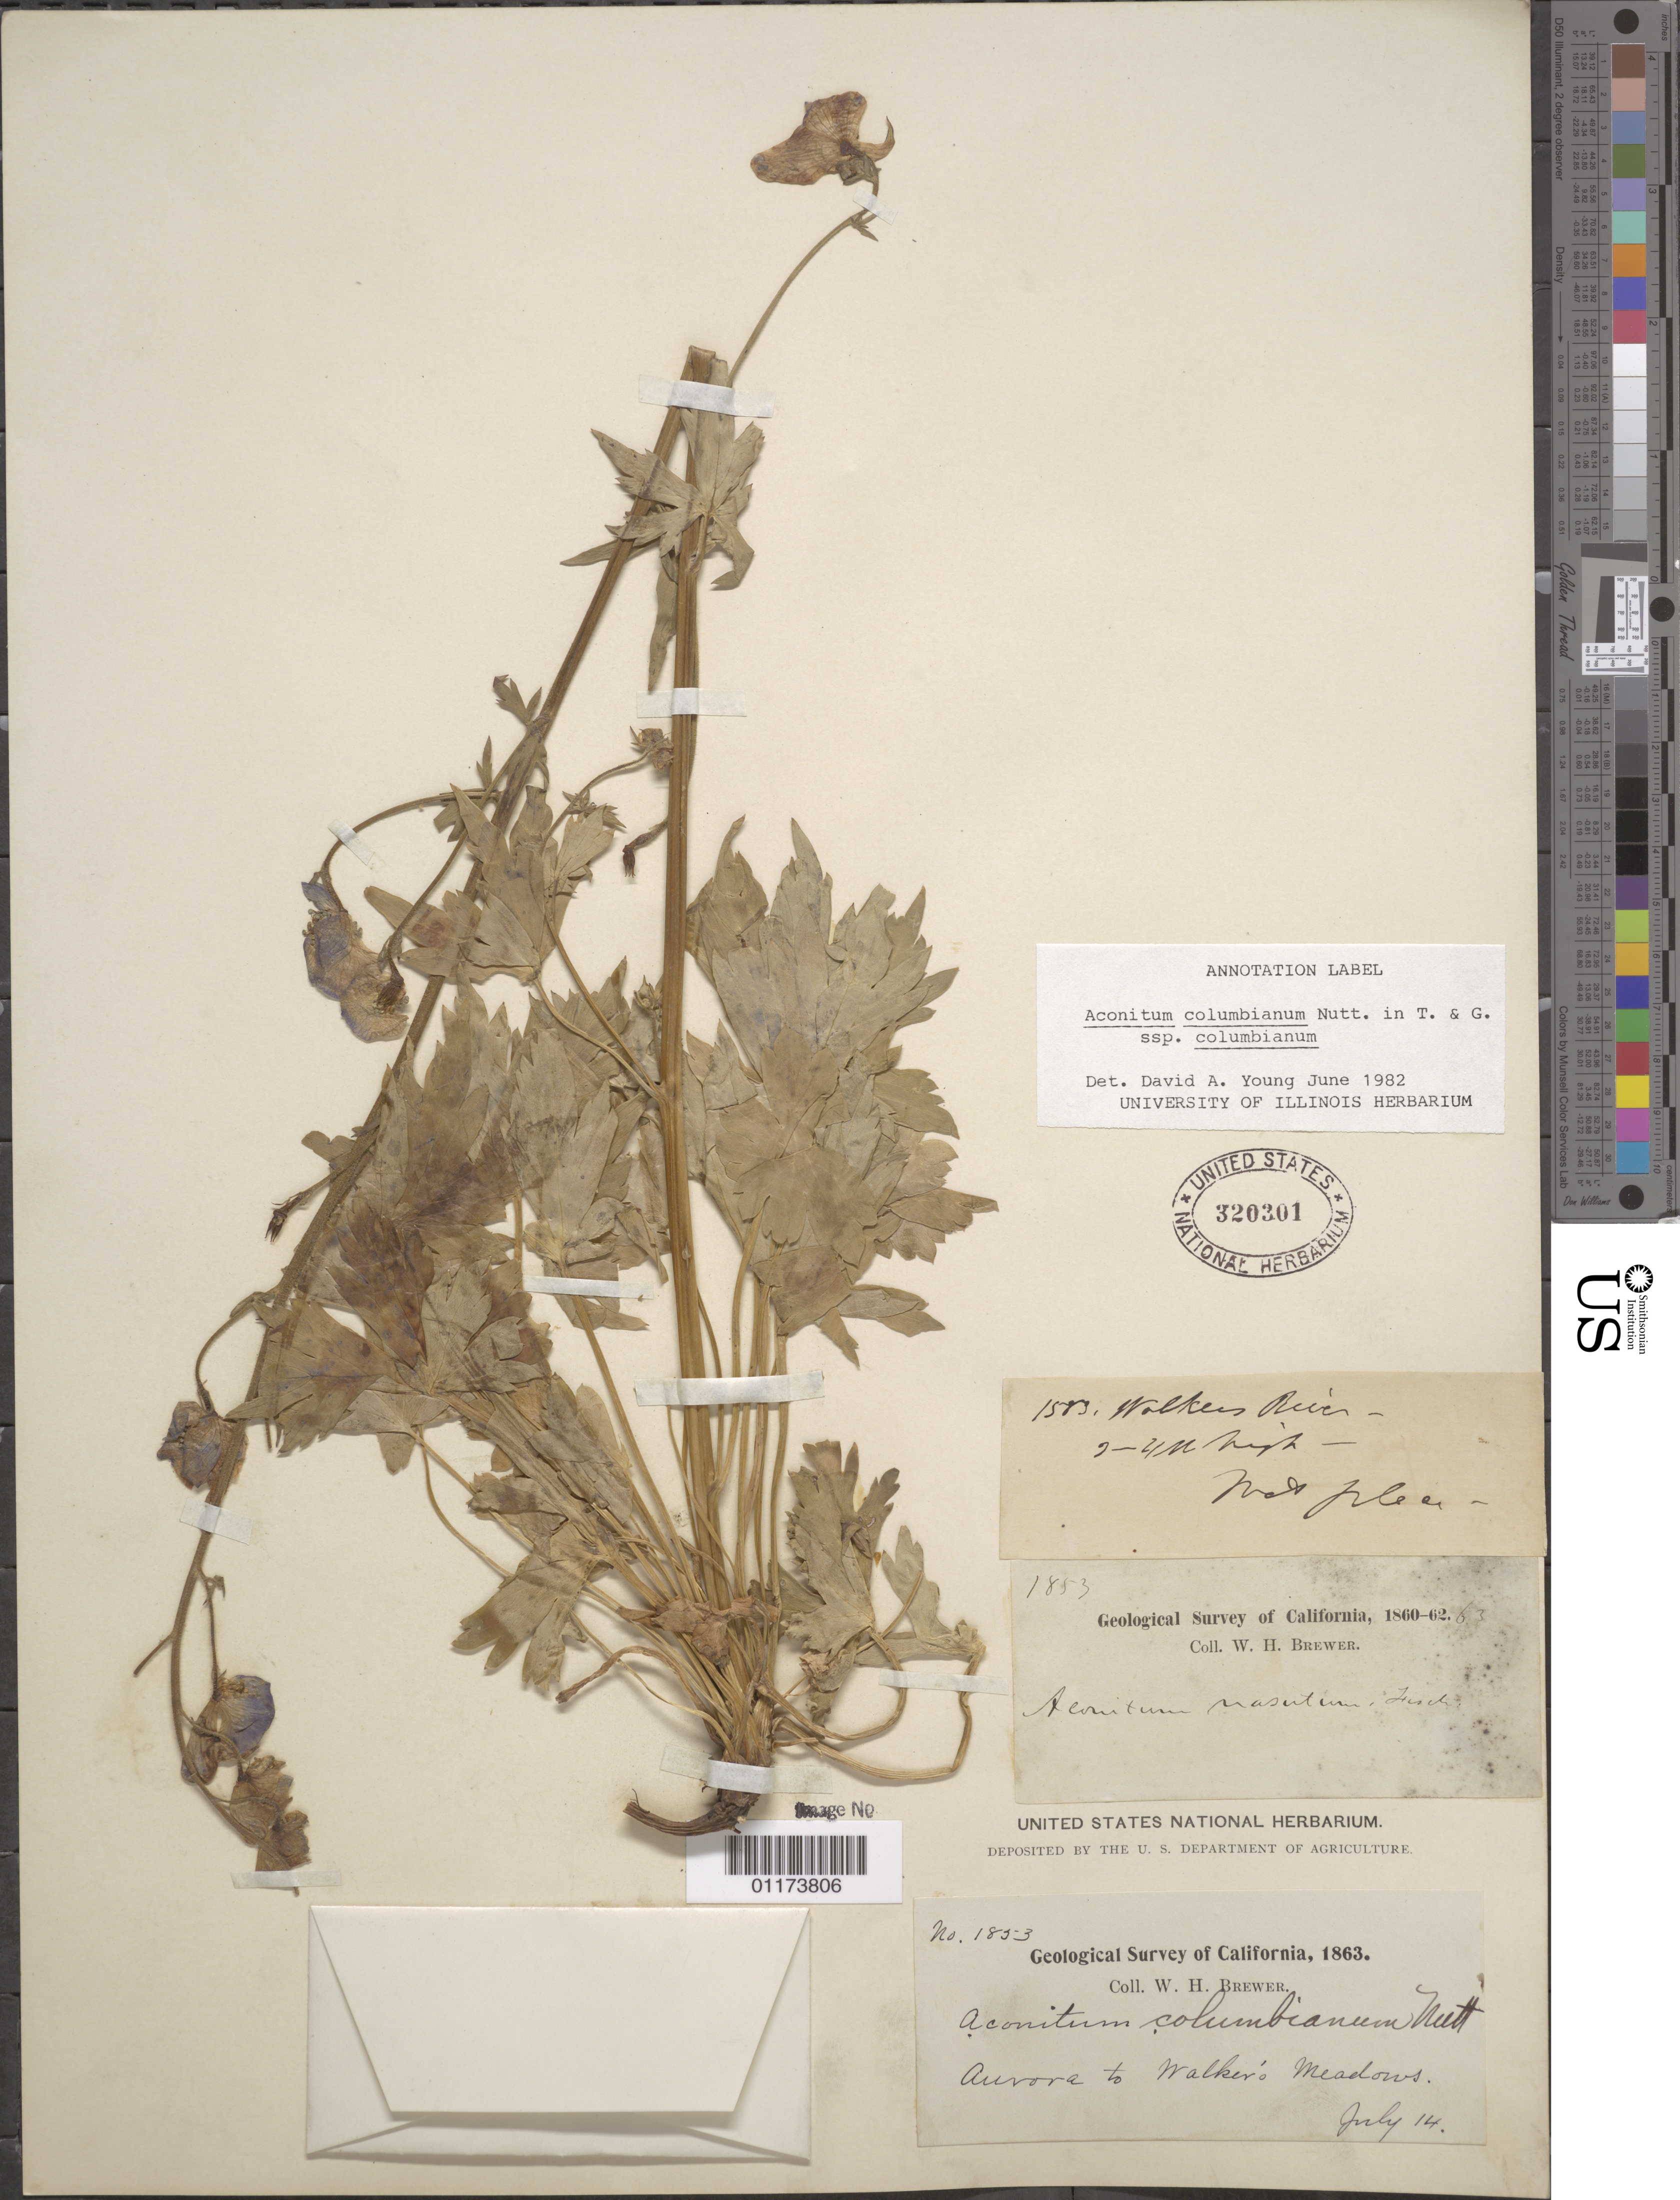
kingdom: Plantae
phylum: Tracheophyta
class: Magnoliopsida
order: Ranunculales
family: Ranunculaceae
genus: Aconitum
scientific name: Aconitum columbianum subsp. columbianum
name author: Nutt.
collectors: W. H. Brewer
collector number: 1853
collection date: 1863-07-14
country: United States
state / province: California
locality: Aurora to Walker's Meadows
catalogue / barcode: US 320301